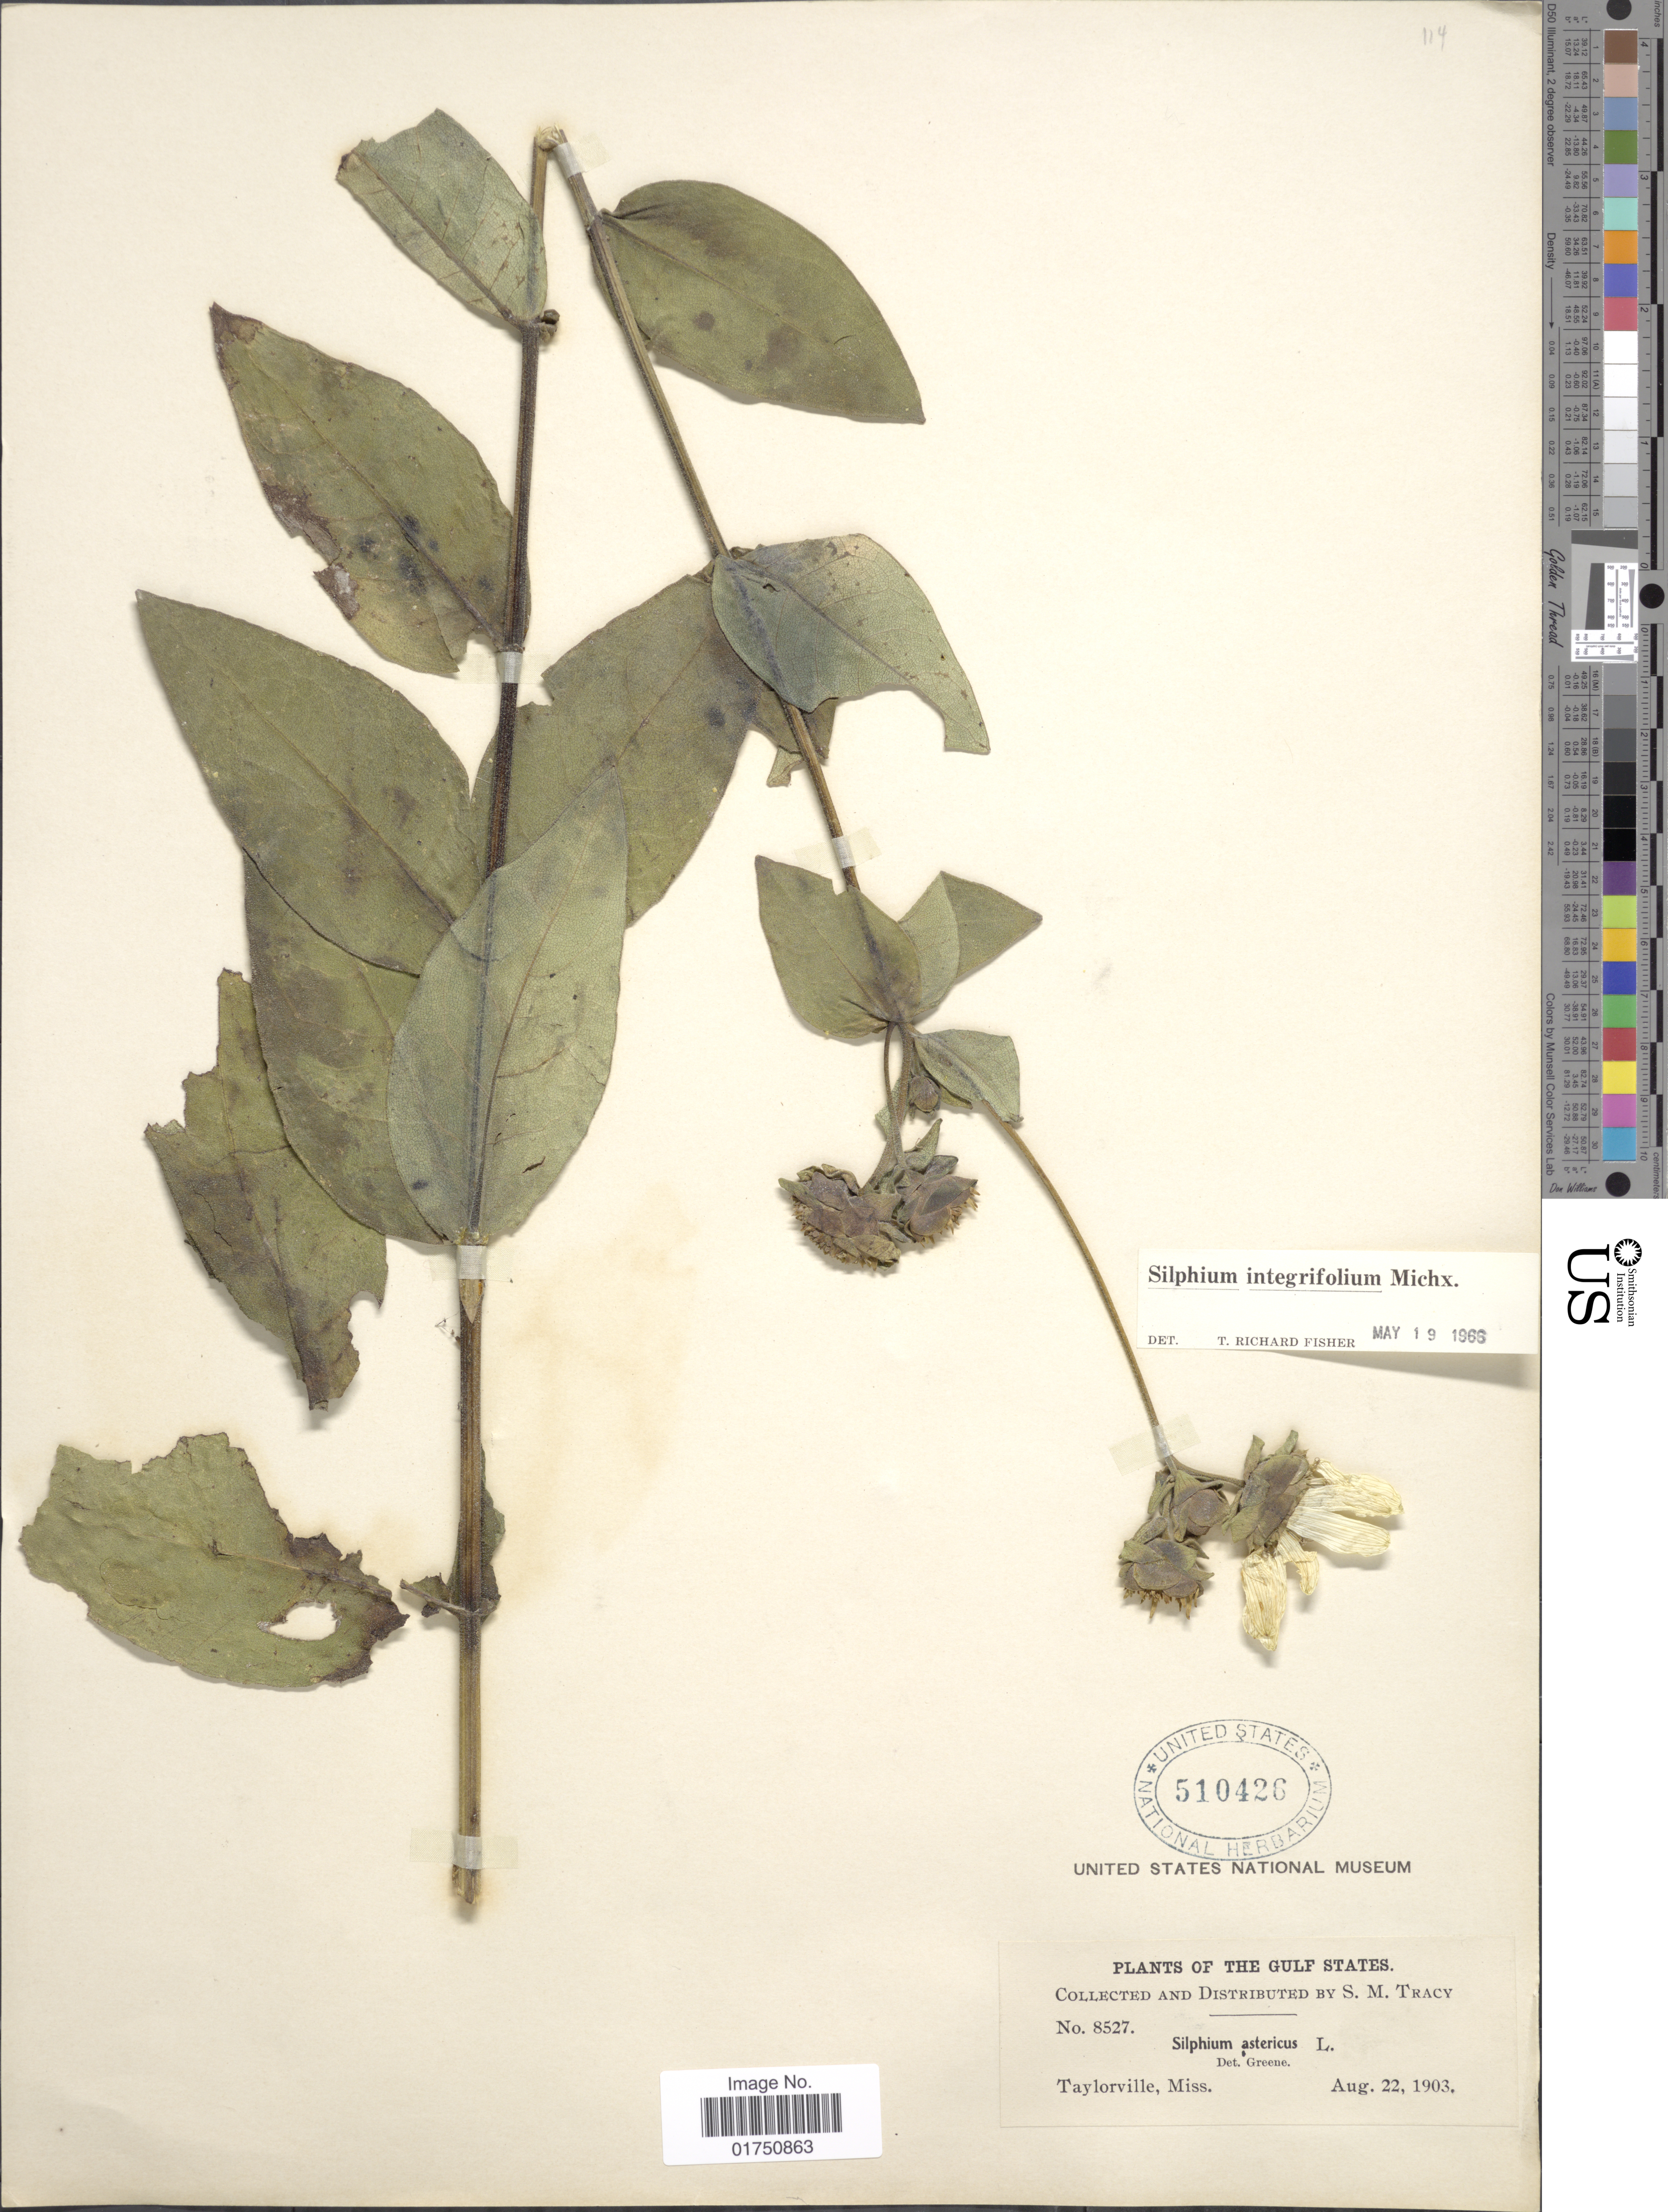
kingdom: Plantae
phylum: Tracheophyta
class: Magnoliopsida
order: Asterales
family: Asteraceae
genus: Silphium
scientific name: Silphium integrifolium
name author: Michx.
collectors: S. M. Tracy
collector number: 8527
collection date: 1903-08-22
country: United States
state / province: Mississippi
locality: Gulf States. Taylorville, Miss.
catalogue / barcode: US 510426